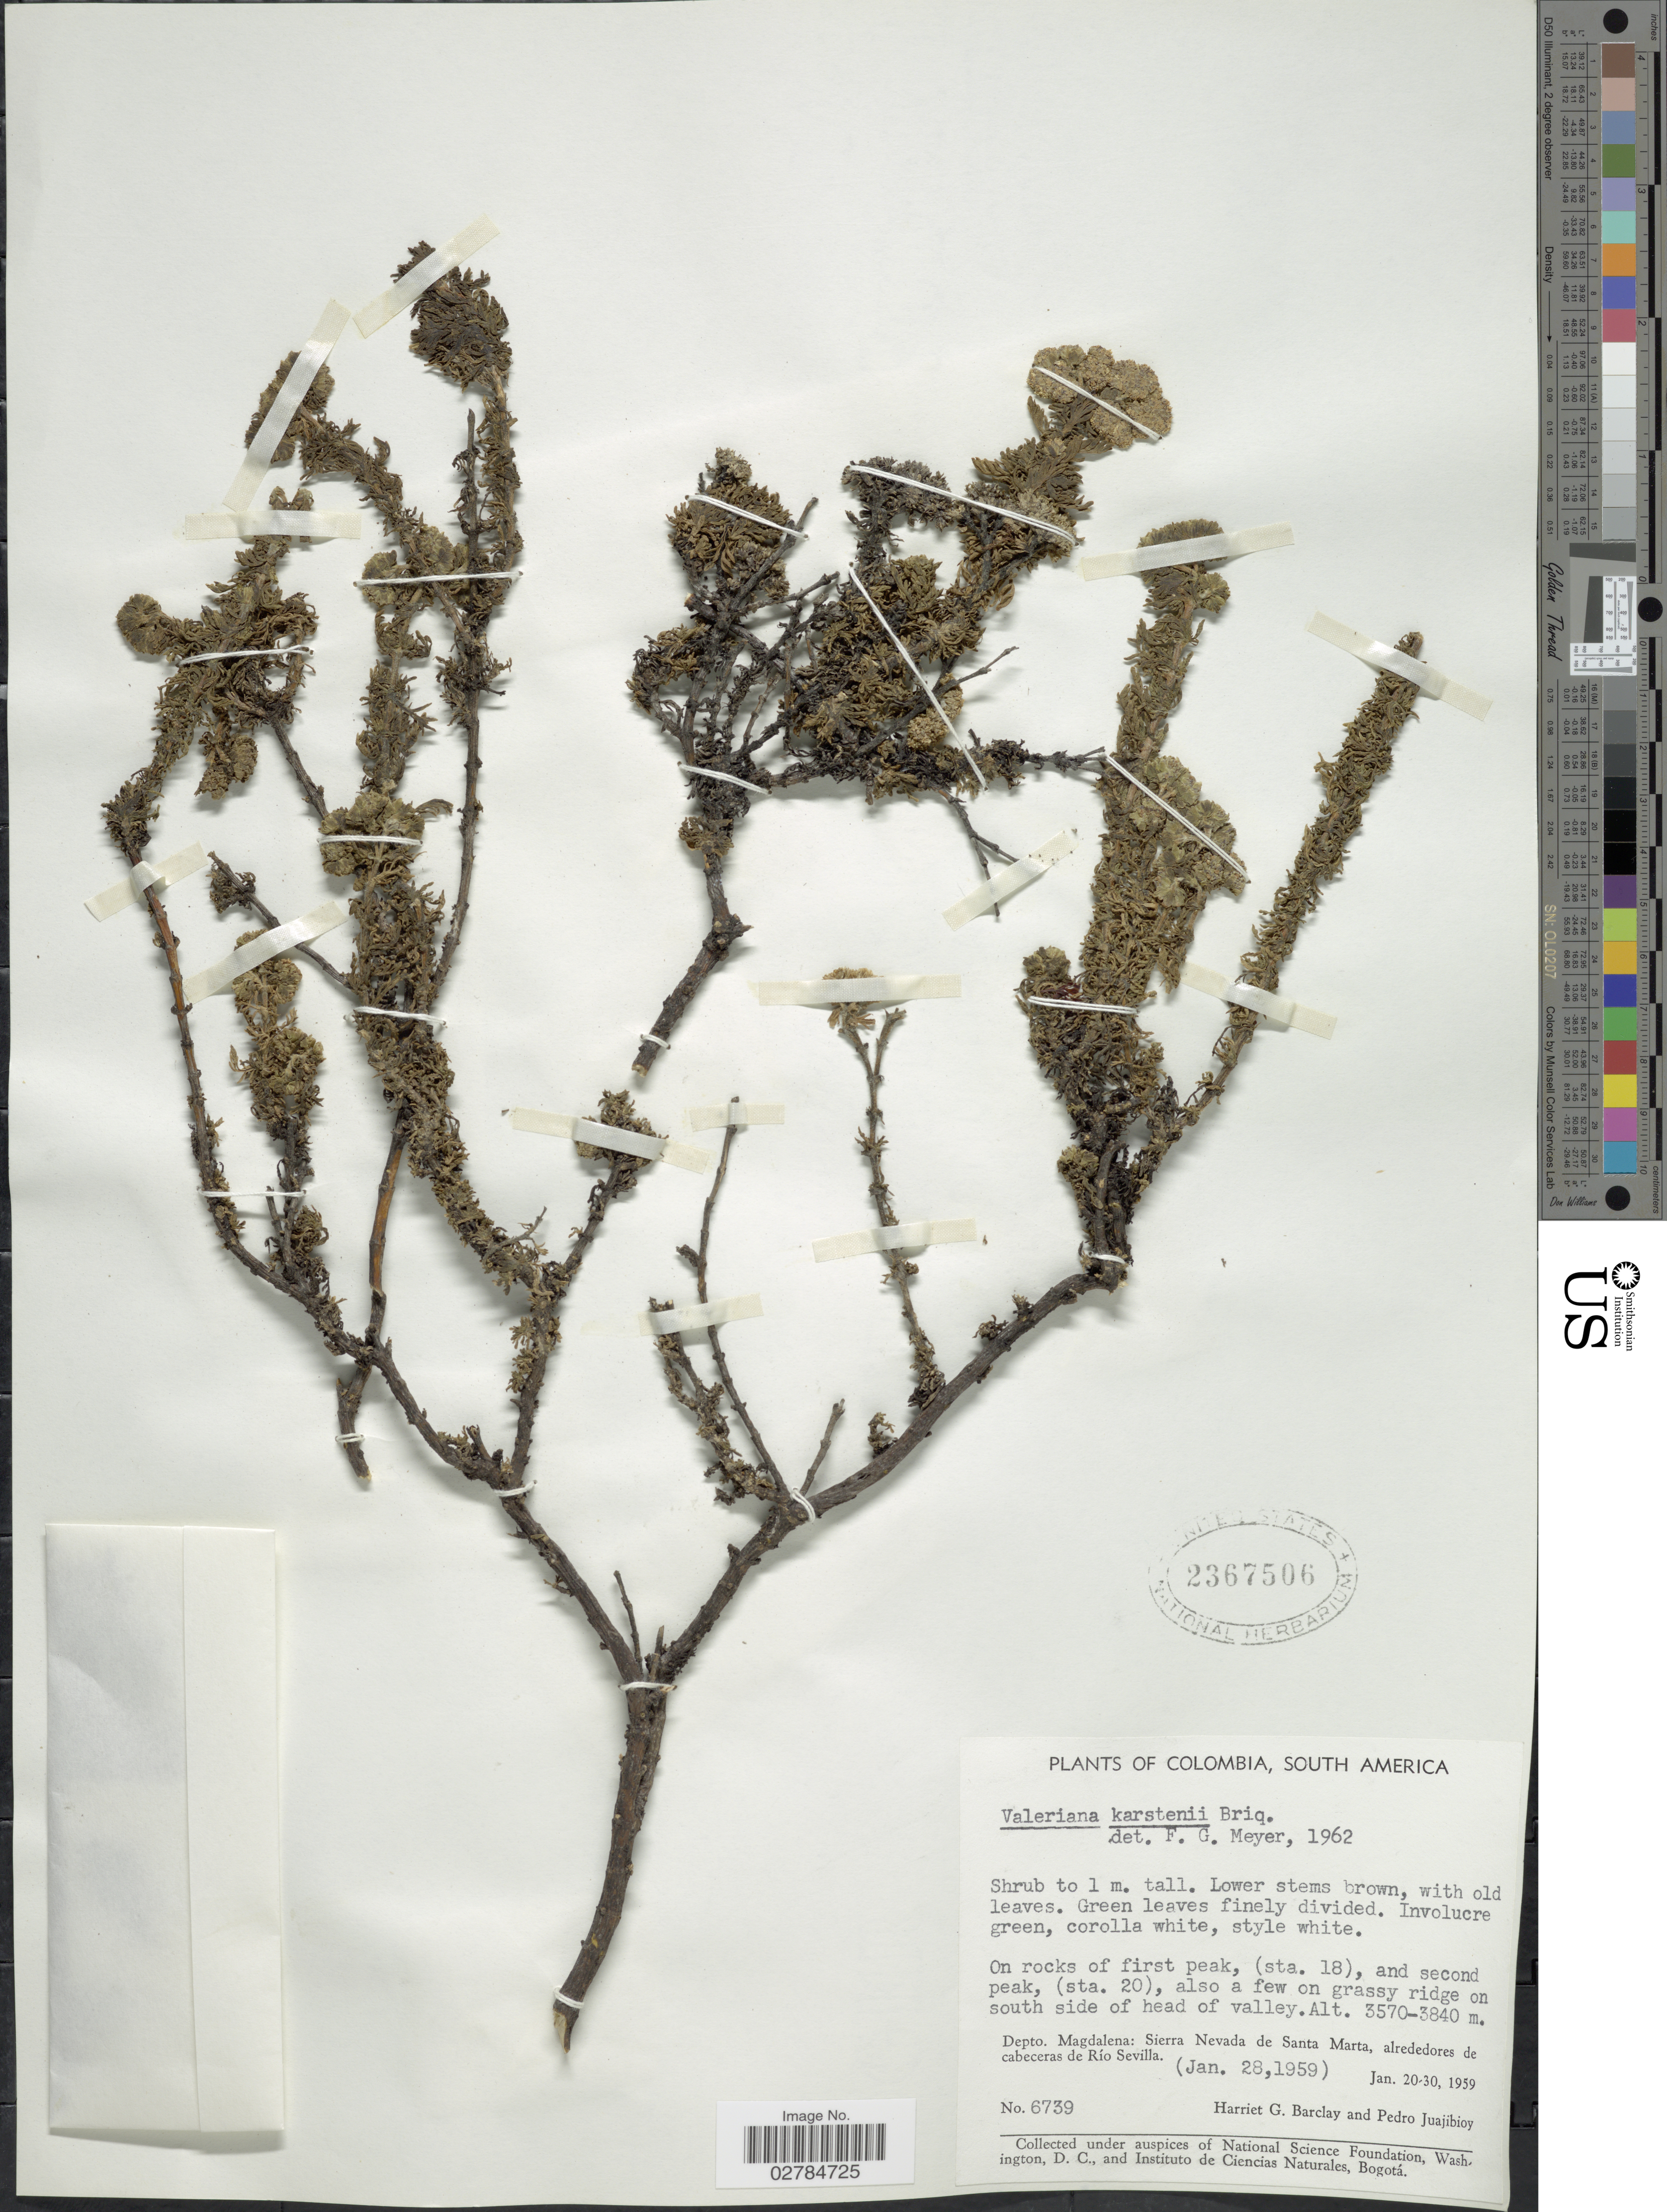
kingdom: Plantae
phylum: Tracheophyta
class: Magnoliopsida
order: Dipsacales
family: Caprifoliaceae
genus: Valeriana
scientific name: Valeriana karstenii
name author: Briq.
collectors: H. G. Barclay & P. Juajibioy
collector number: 6739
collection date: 1959-01-28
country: Colombia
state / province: Magdalena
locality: Depto. Magdalena: Sierra Nevada de Santa Marta, alrededores de cabeceras de Río Sevilla.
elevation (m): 3570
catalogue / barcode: US 2367506